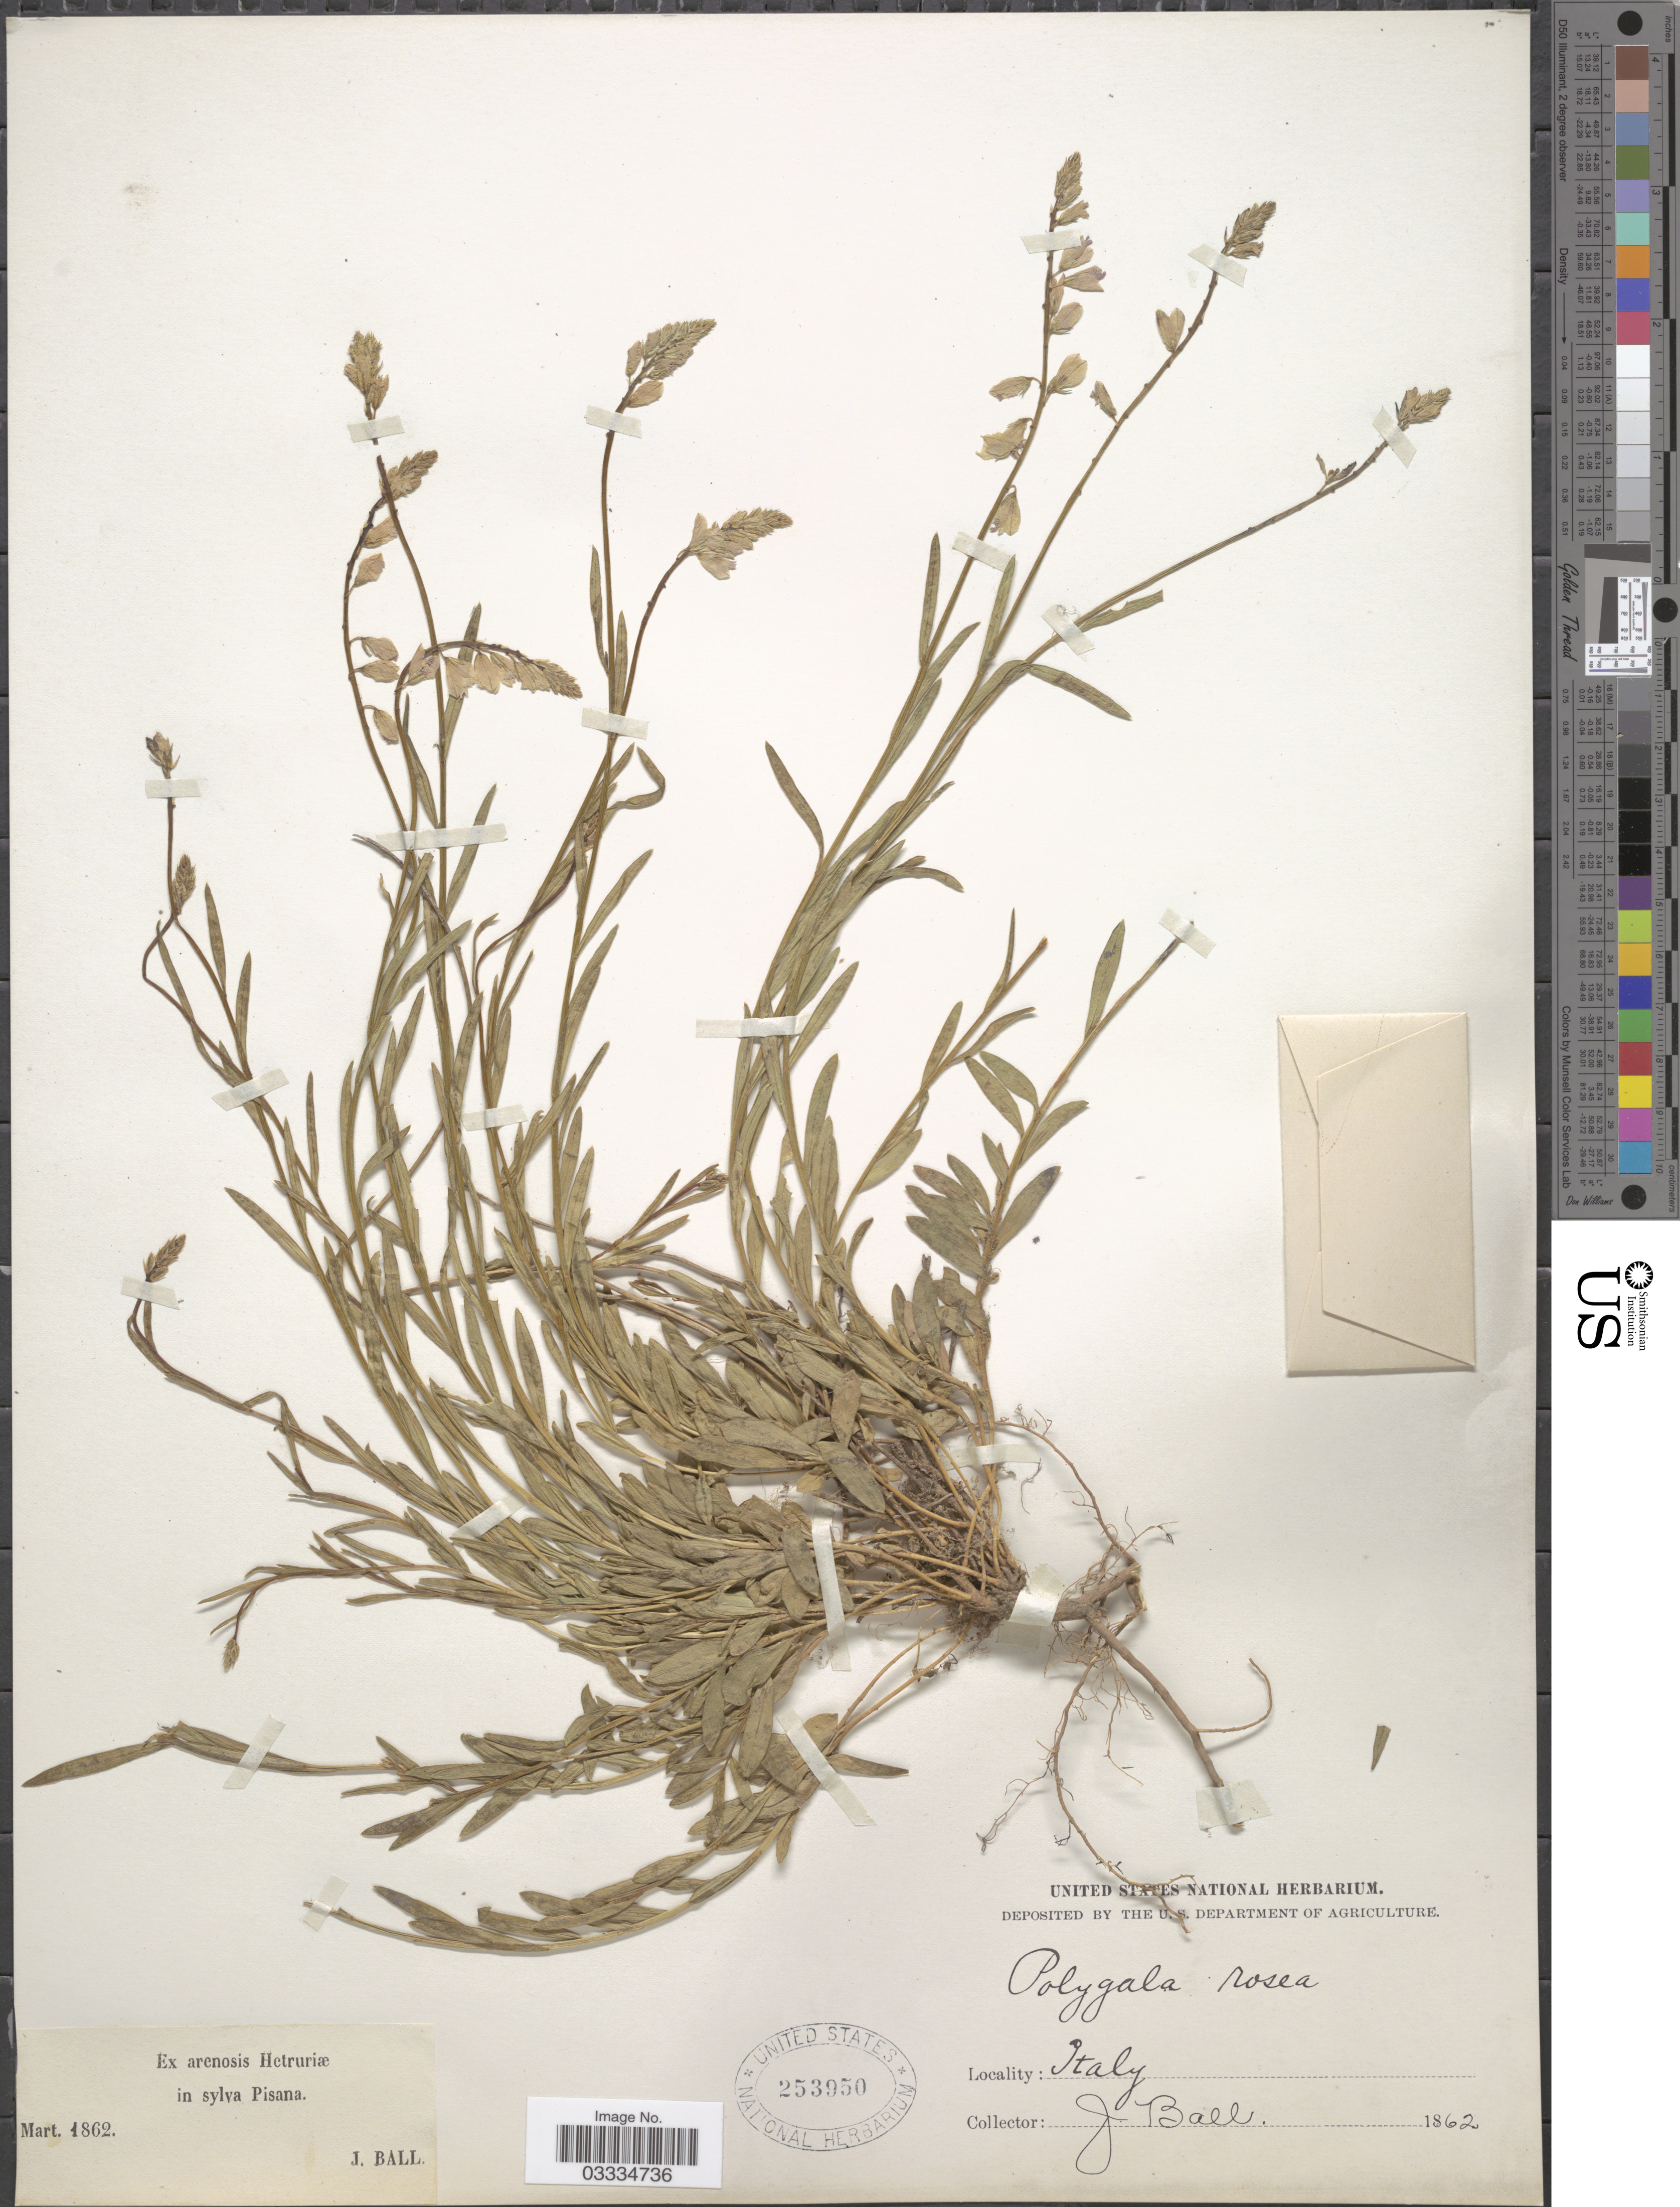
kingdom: Plantae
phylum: Tracheophyta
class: Magnoliopsida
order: Fabales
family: Polygalaceae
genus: Polygala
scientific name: Polygala rosea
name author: Desf.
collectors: J. Ball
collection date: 1862-03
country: Italy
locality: Ex arenosis Hetruriæ in sylva Pisana.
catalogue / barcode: US 253950